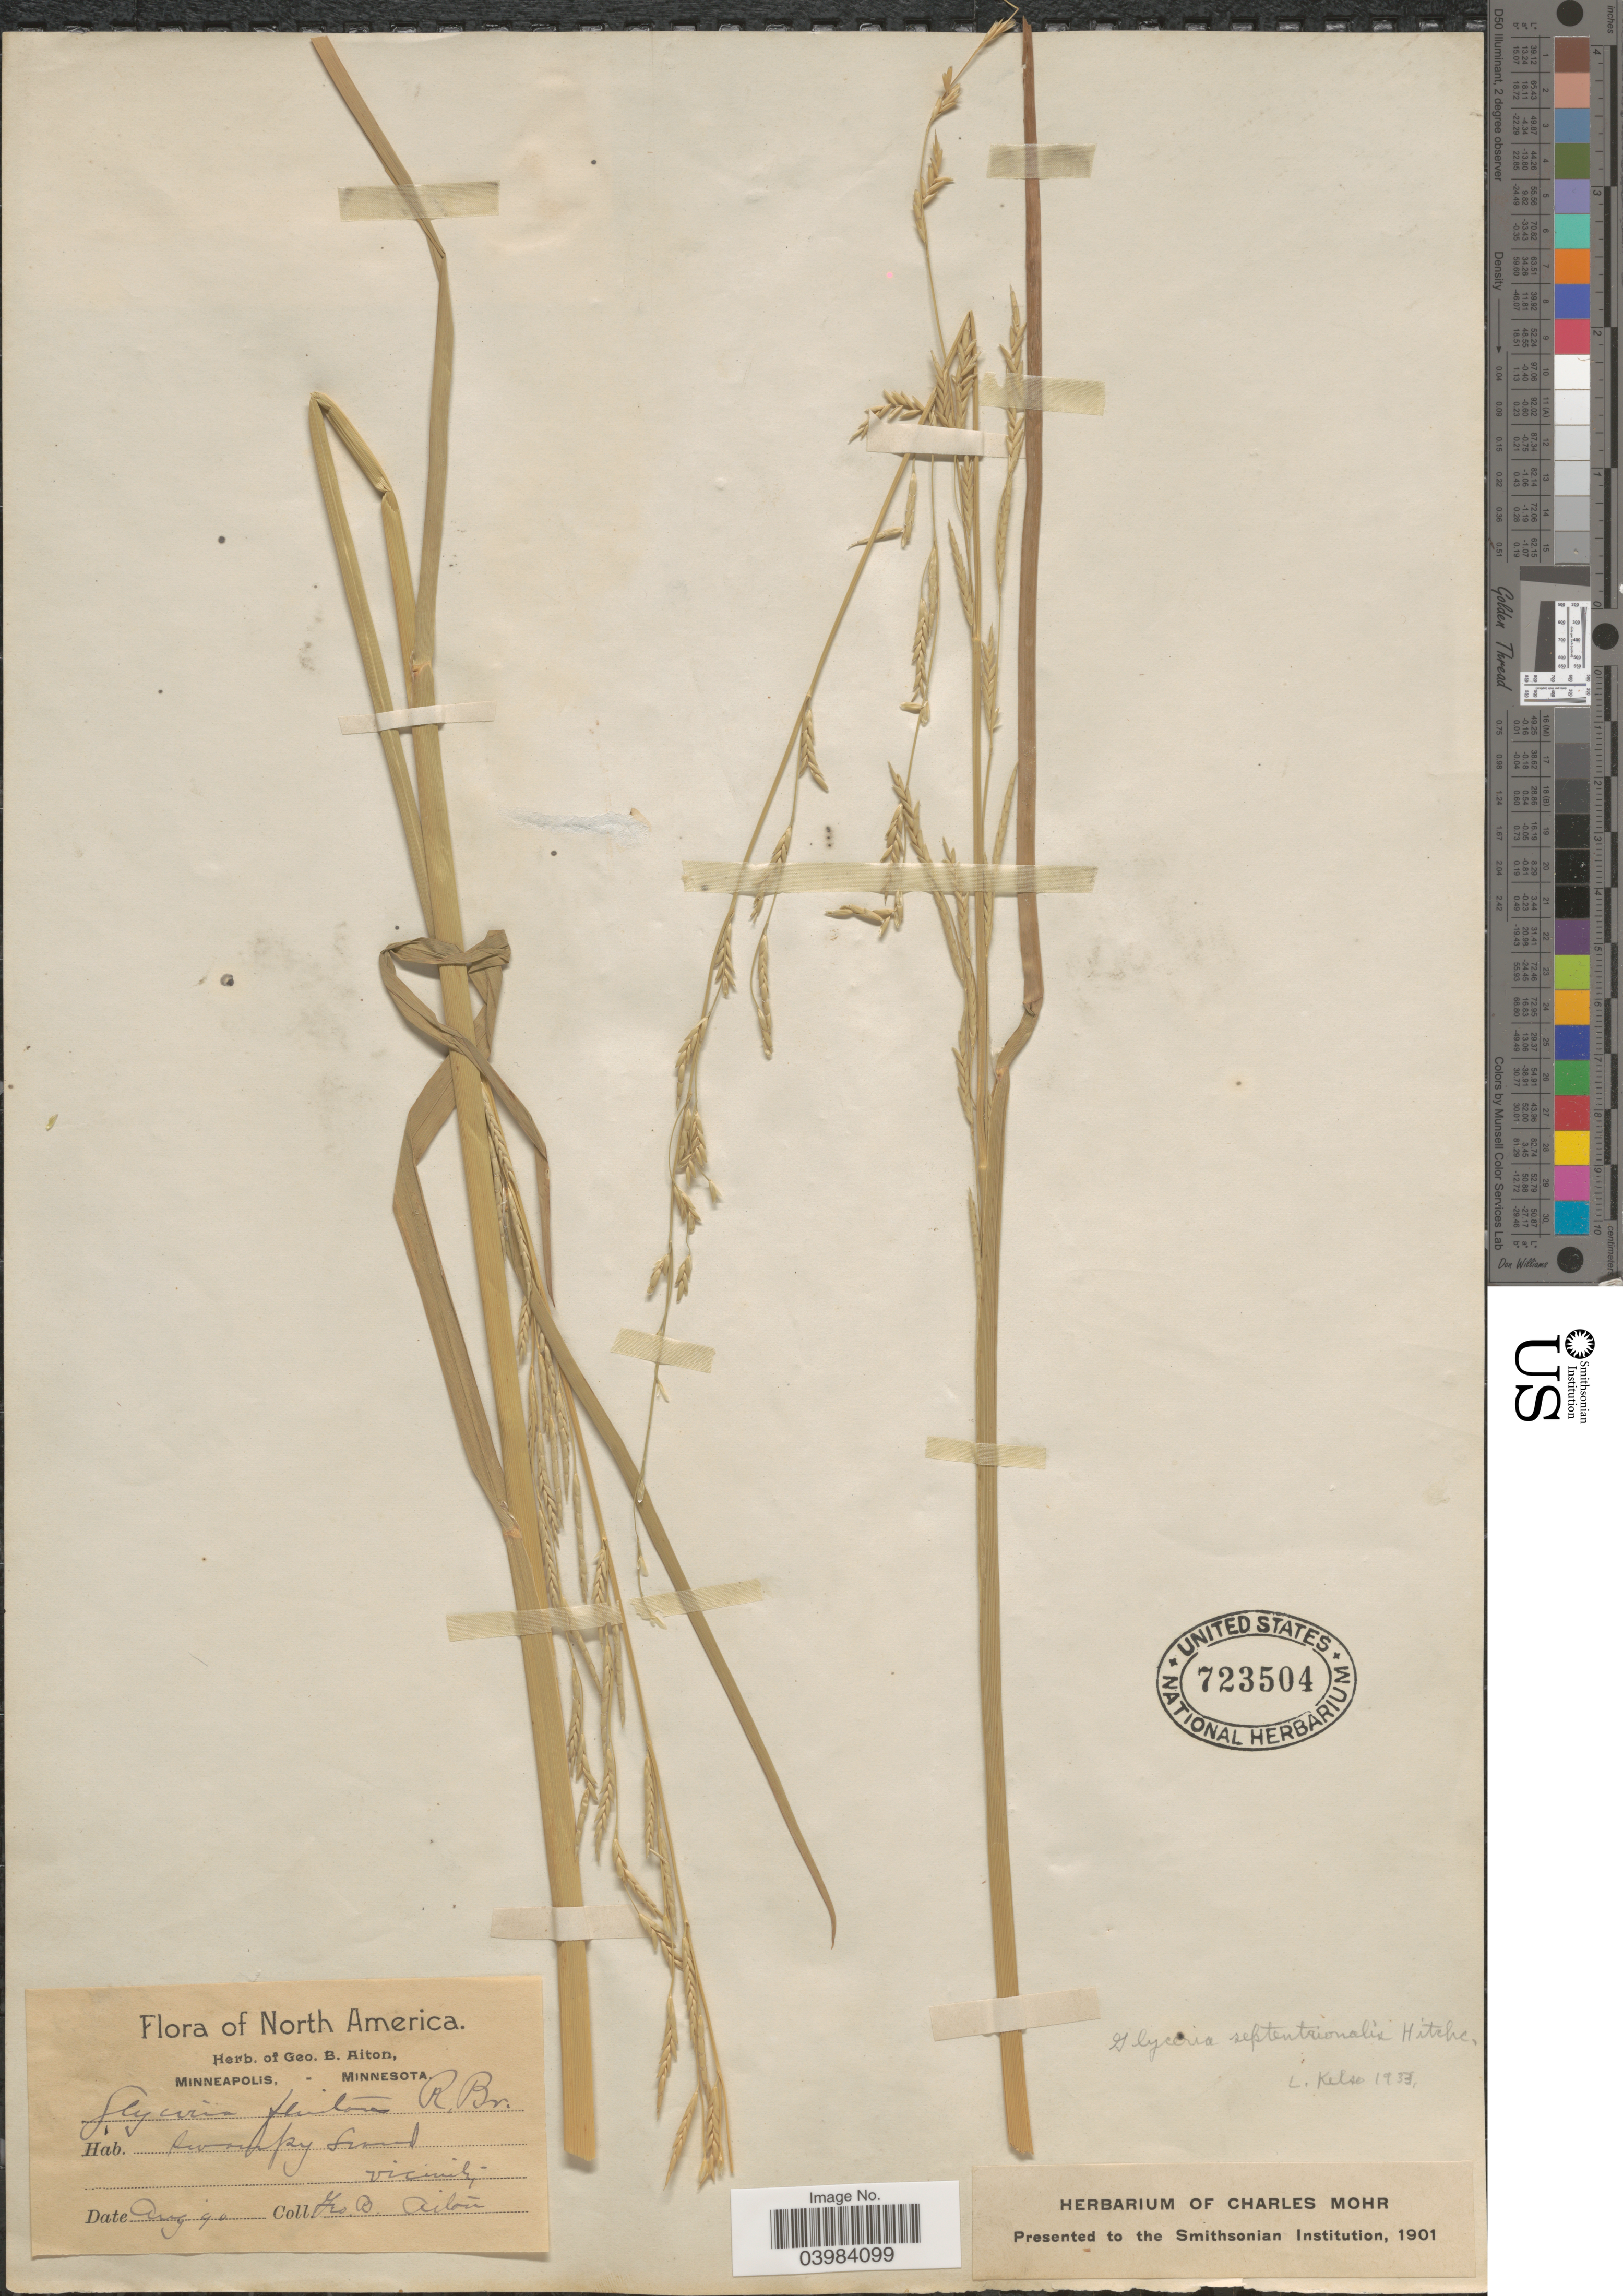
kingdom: Plantae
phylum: Tracheophyta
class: Liliopsida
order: Poales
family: Poaceae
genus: Glyceria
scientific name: Glyceria septentrionalis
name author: Hitchc.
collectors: G. B. Aiton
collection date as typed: Transcribed d/m/y: /8/90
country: United States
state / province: Minnesota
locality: Swampy ground. Vicinity.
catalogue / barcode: US 723504